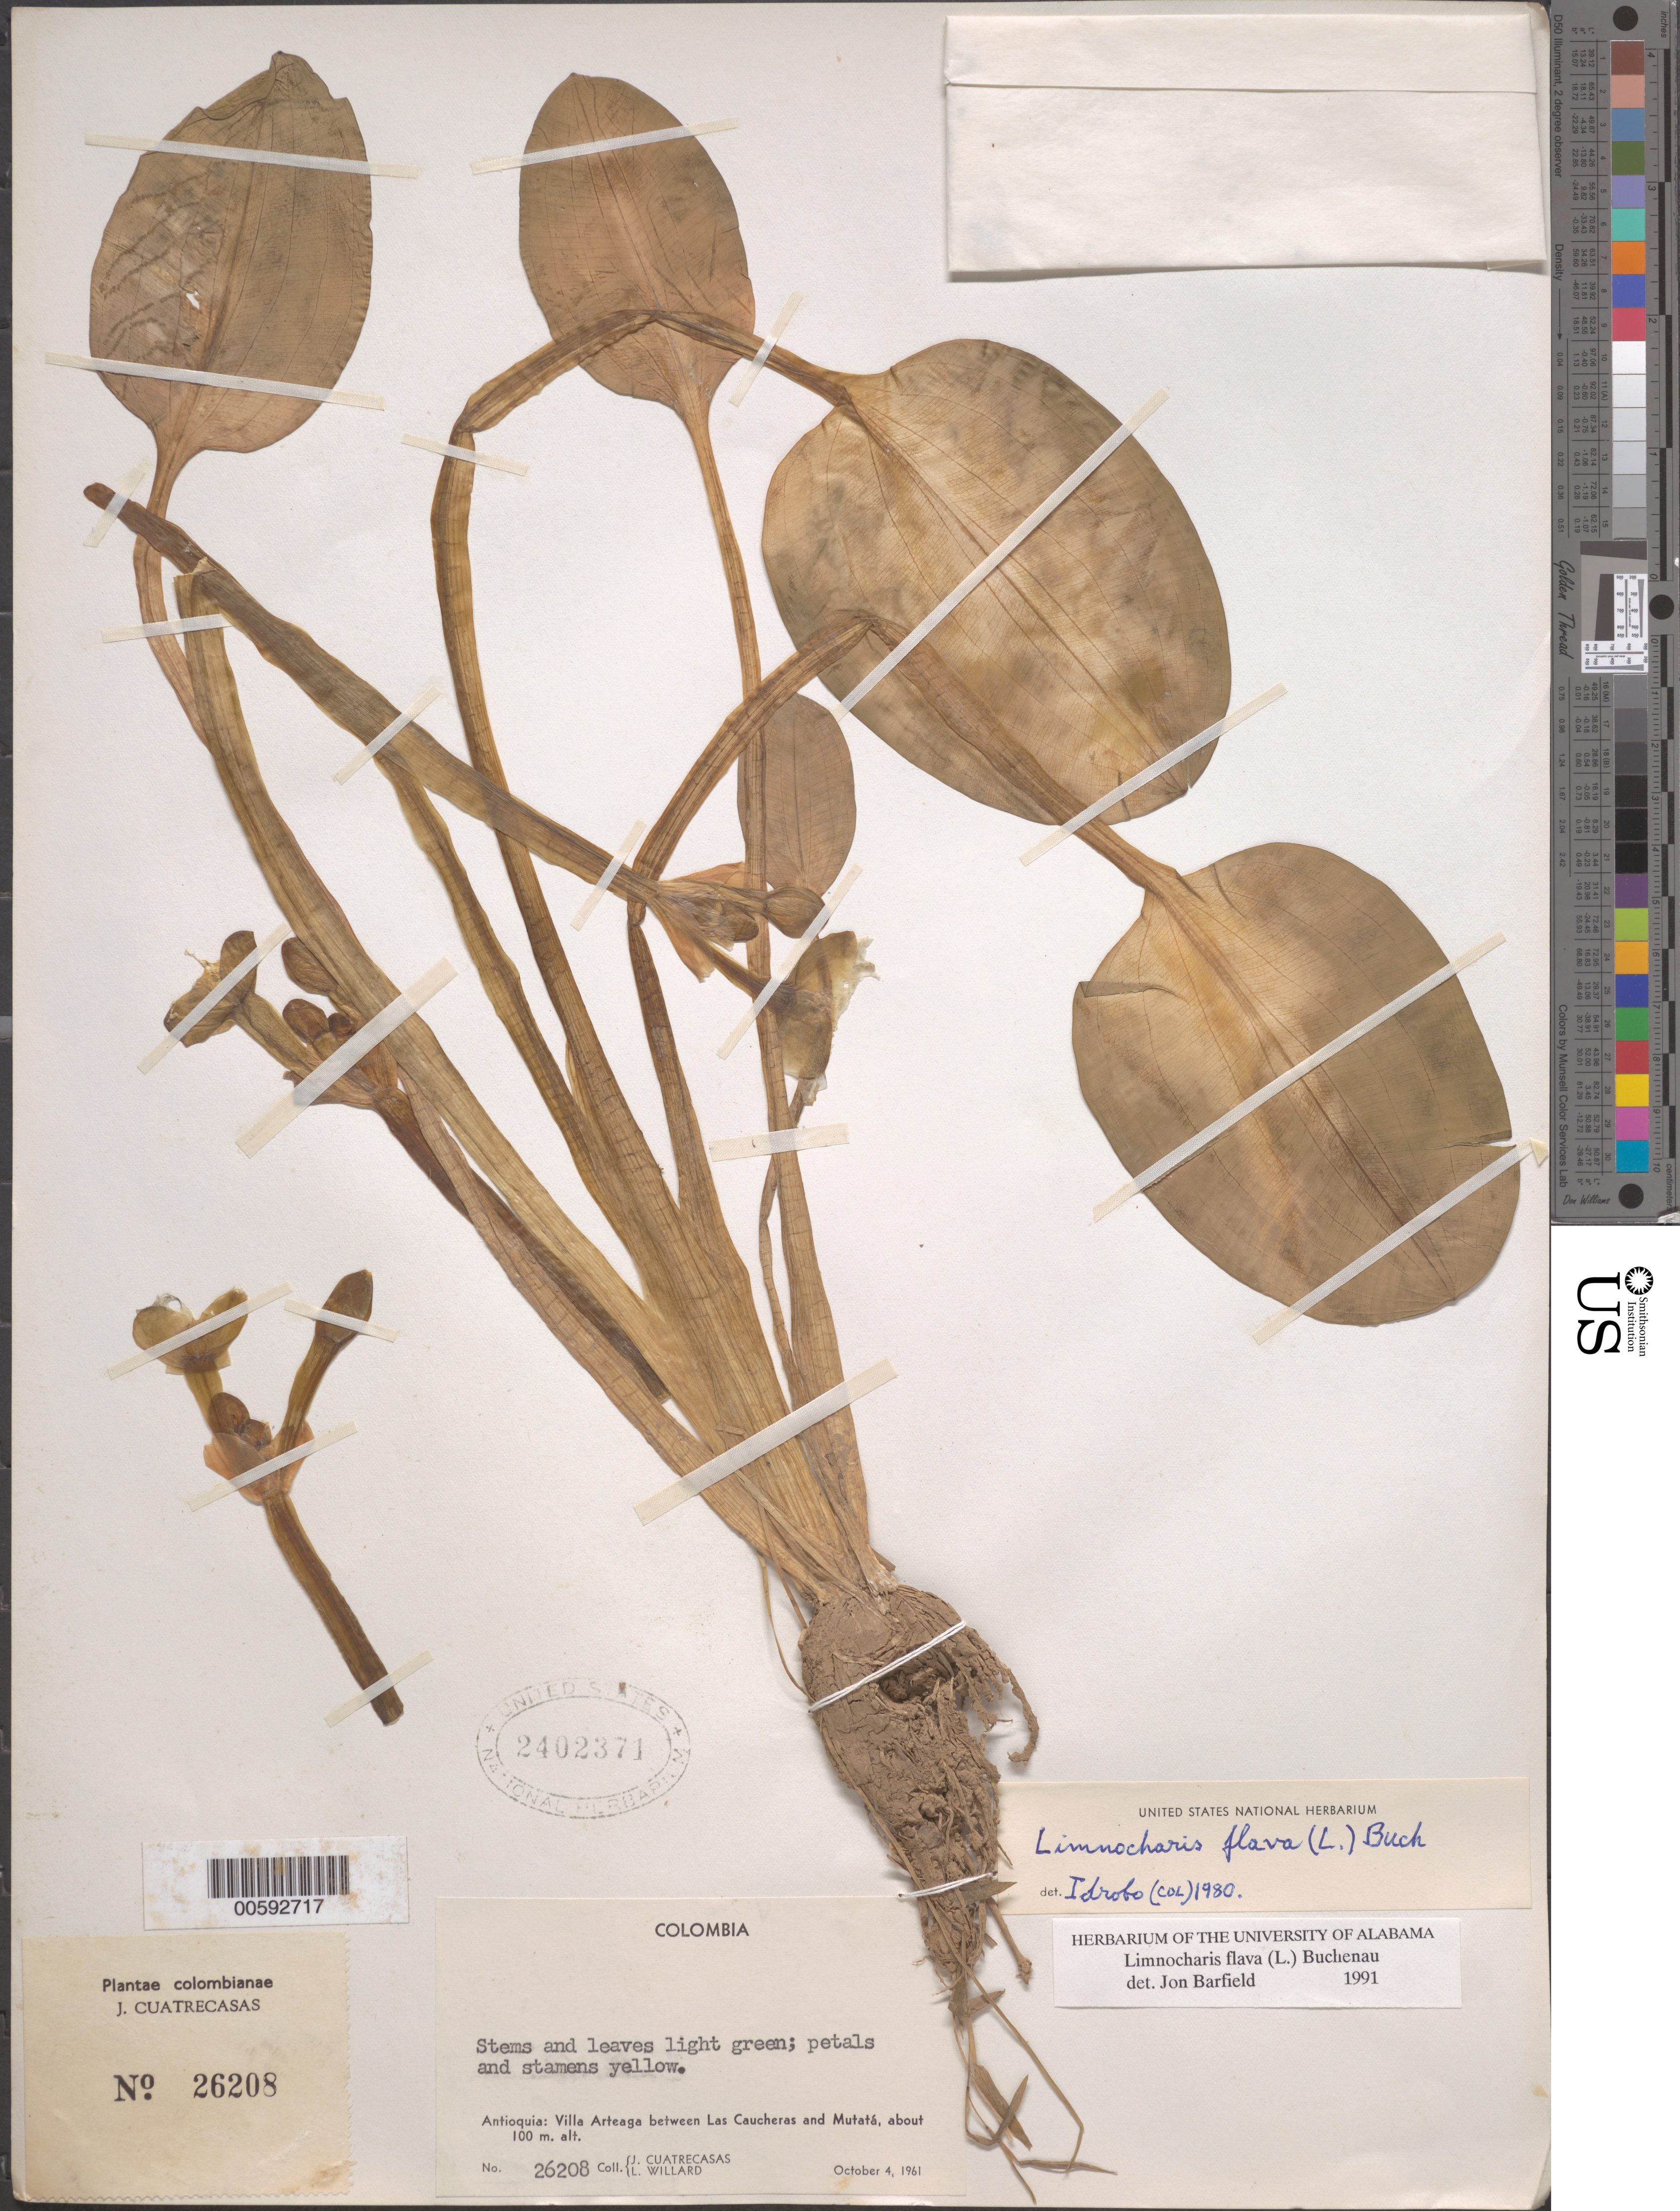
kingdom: Plantae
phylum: Tracheophyta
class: Liliopsida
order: Alismatales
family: Alismataceae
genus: Limnocharis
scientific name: Limnocharis flava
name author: (L.) Buchenau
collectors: J. Cuatrecasas & L. Willard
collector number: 26208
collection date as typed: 04 Oct 1961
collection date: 1961-10-04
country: Colombia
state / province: Antioquia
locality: Villa Arteaga between Las Caucheras and Mutata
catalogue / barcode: US 2402371